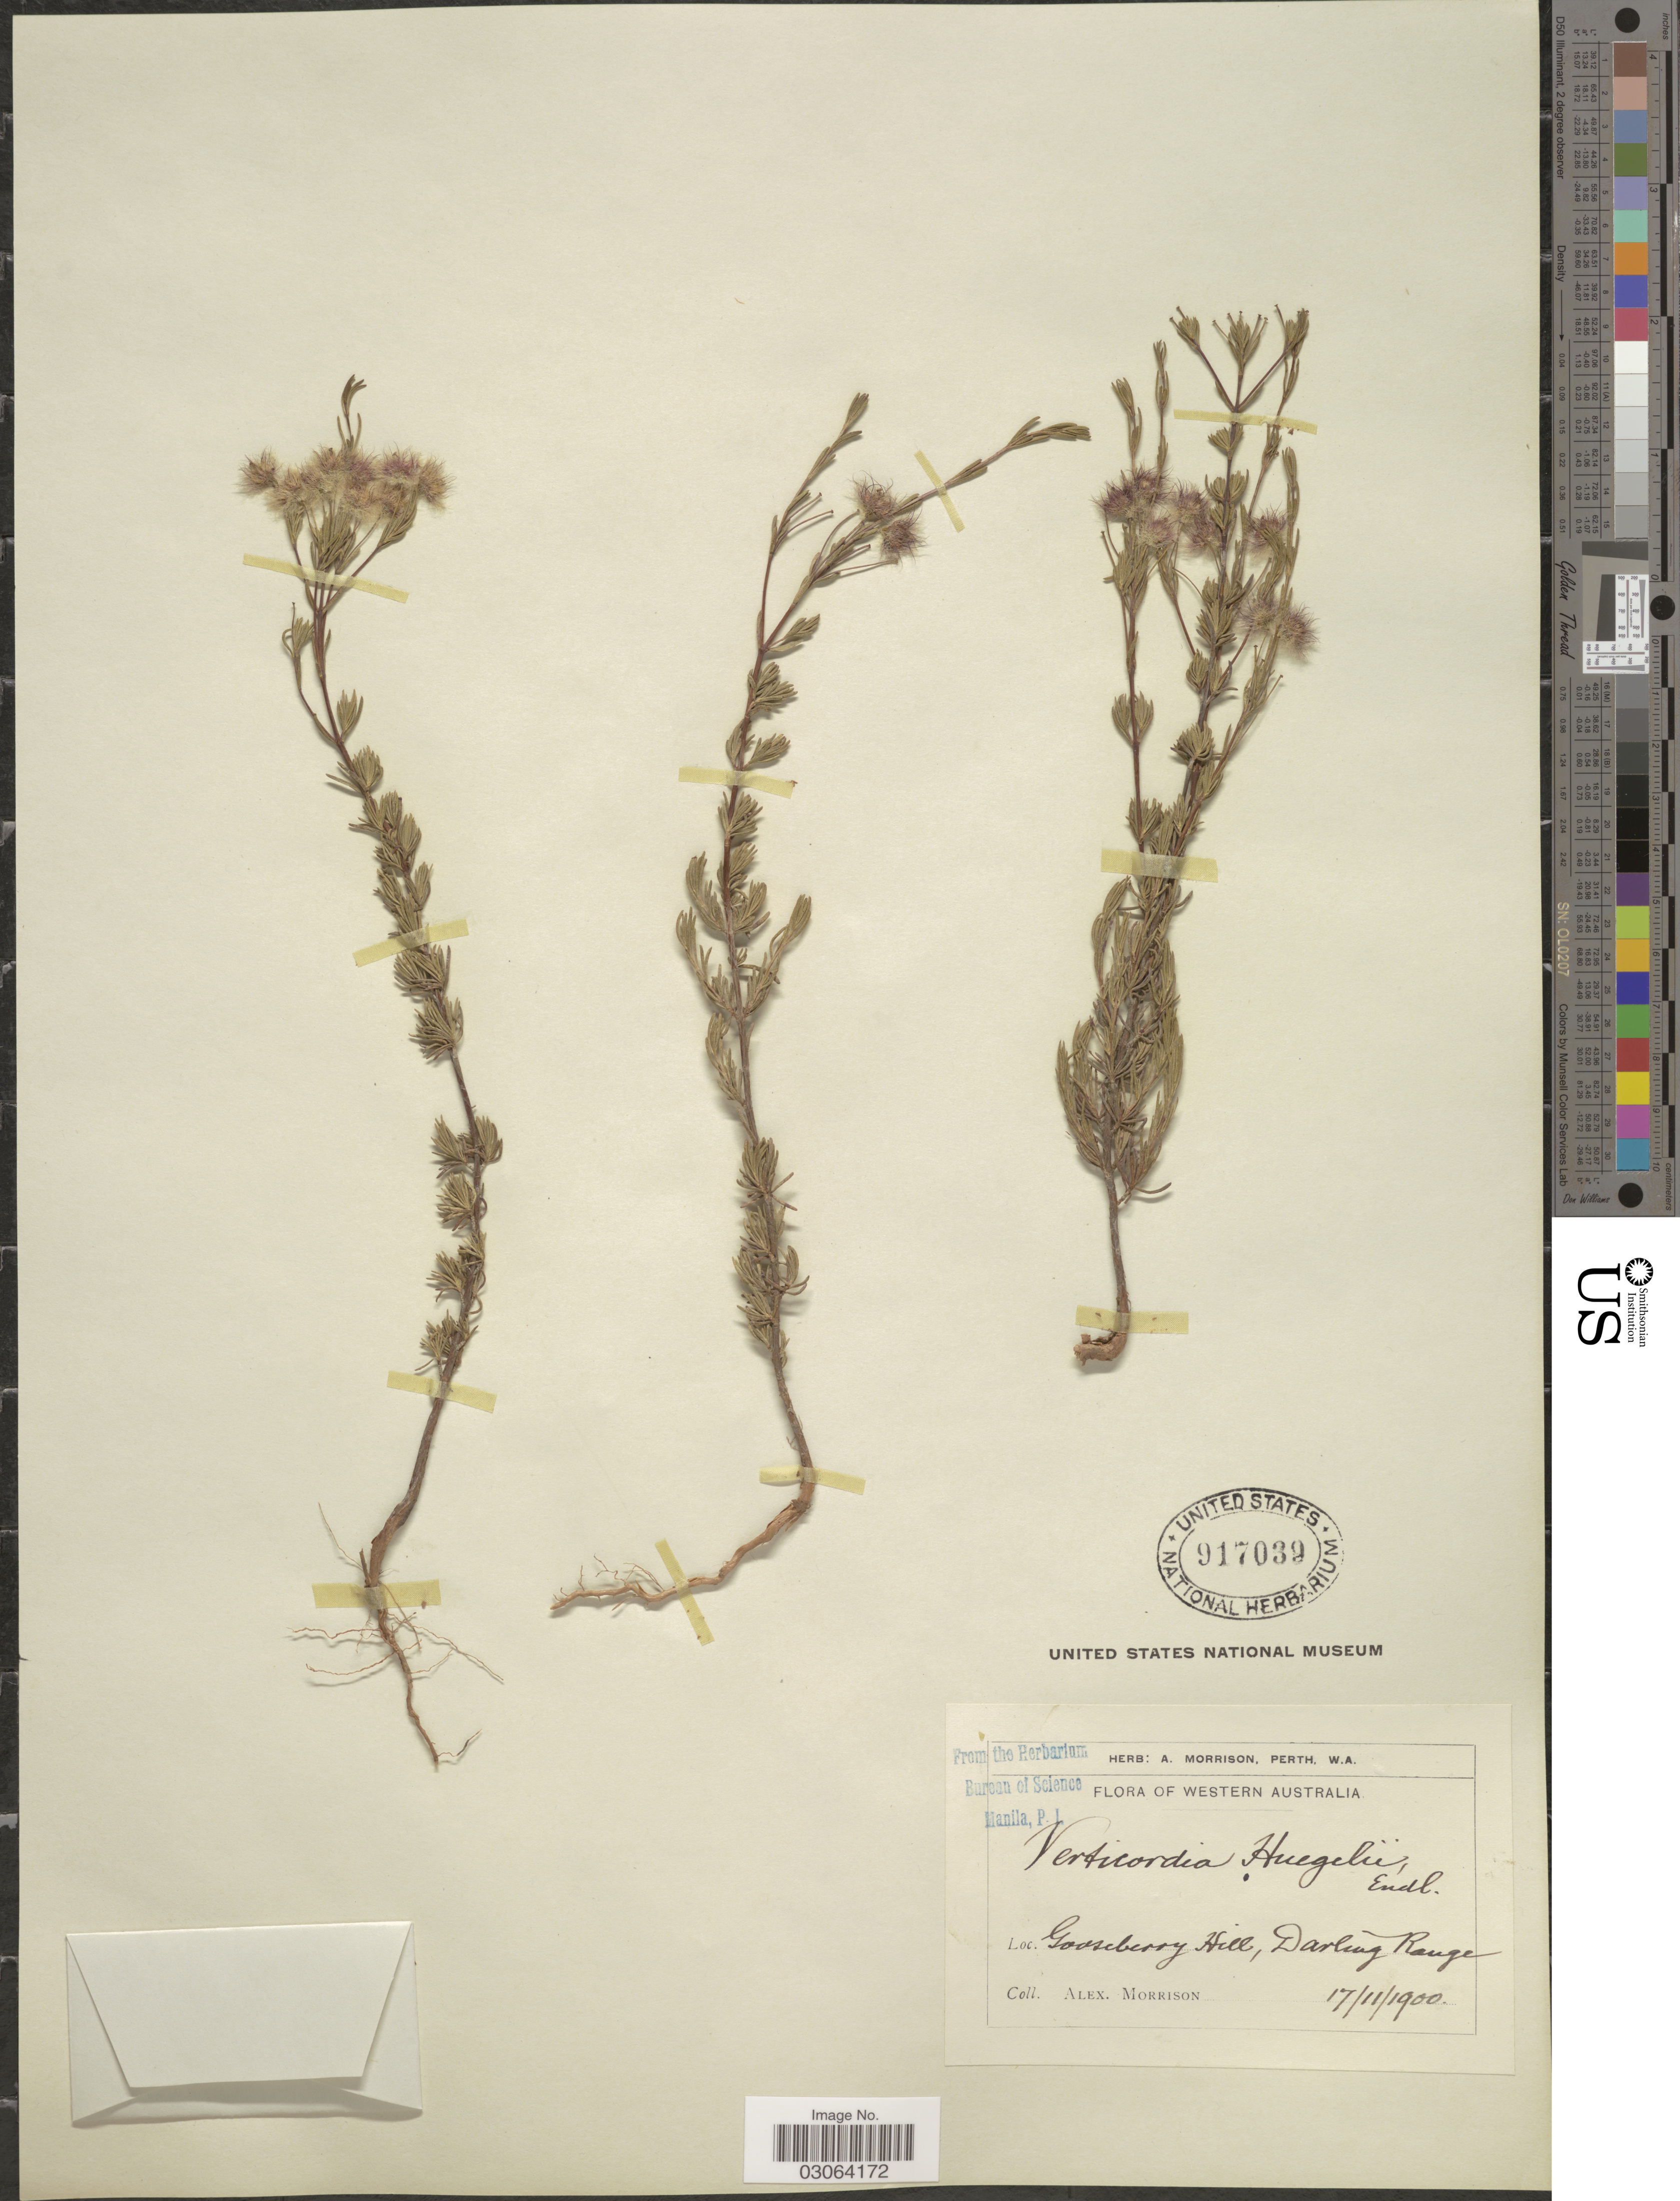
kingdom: Plantae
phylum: Tracheophyta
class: Magnoliopsida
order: Myrtales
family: Myrtaceae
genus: Verticordia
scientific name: Verticordia huegelii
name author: Endl.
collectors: A. Morrison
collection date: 1900-11-17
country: Australia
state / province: Western Australia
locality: Gooseberry Hill, Darling Range.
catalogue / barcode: US 917039